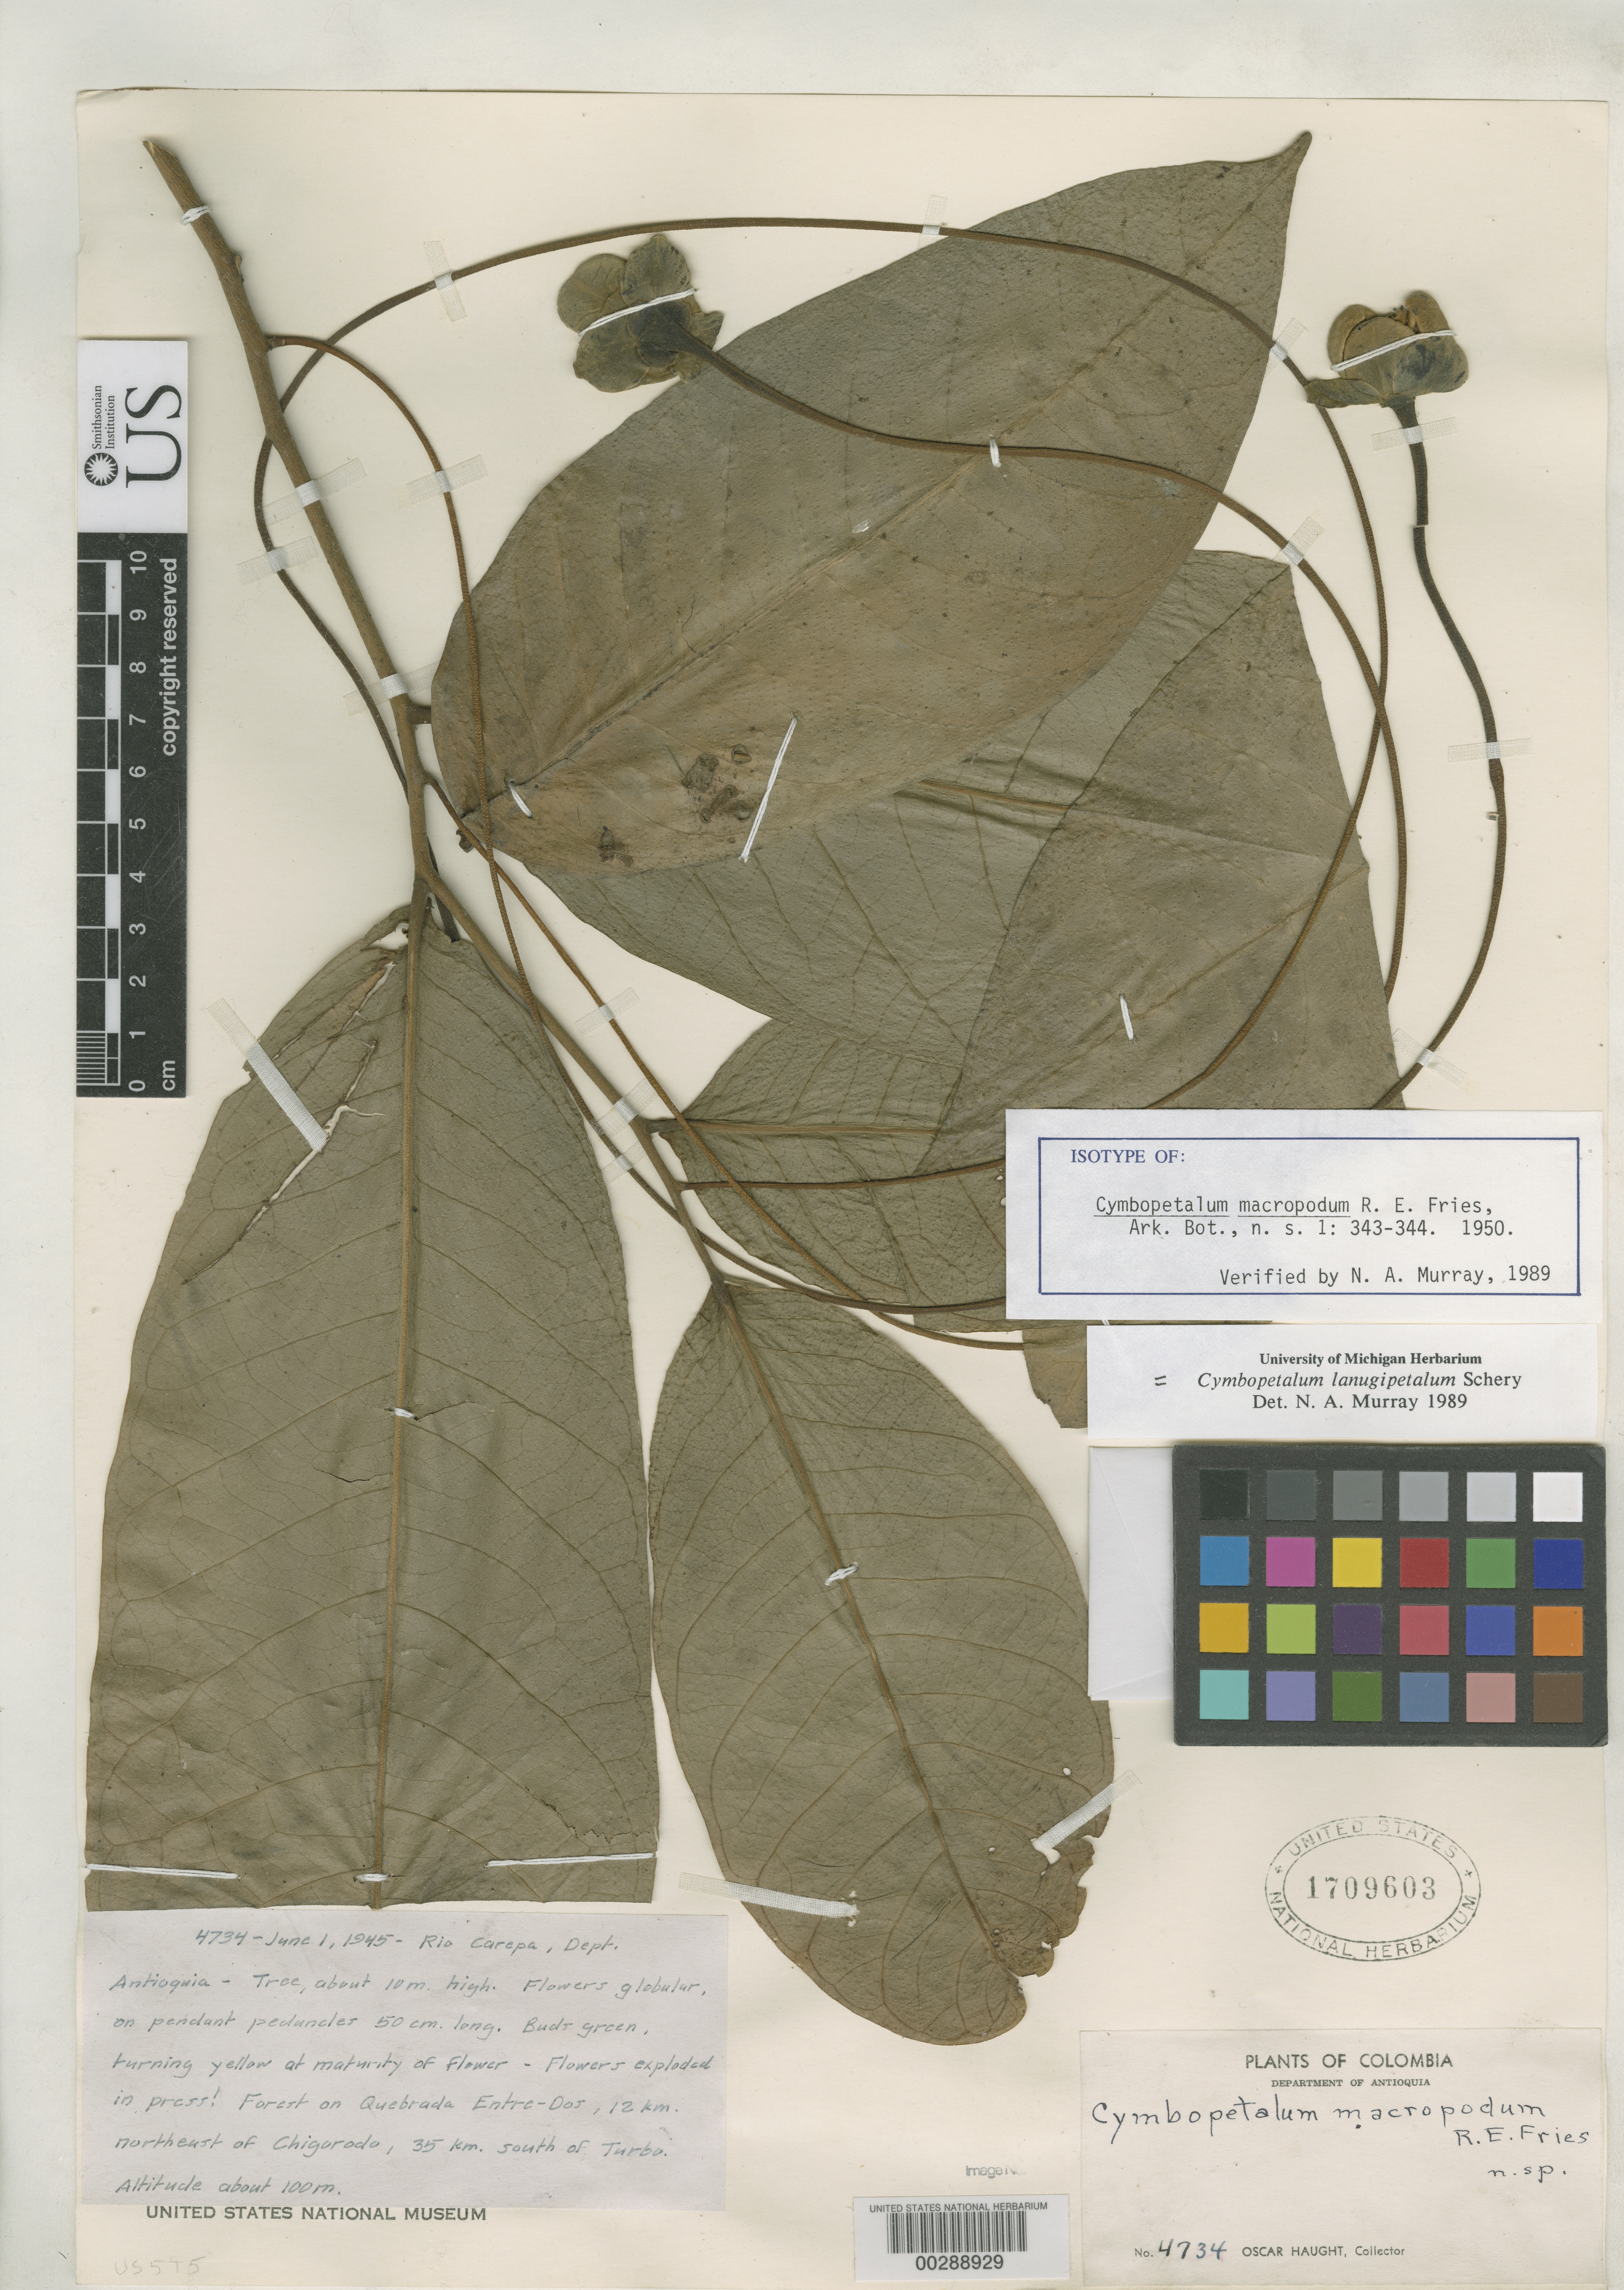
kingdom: Plantae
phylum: Tracheophyta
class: Magnoliopsida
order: Magnoliales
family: Annonaceae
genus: Cymbopetalum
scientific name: Cymbopetalum macropodum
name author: R.E. Fr.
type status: Isotype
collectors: O. L. Haught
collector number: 4734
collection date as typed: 01 Jun 1945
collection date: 1945-06-01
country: Colombia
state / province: Antioquia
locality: Rio Carepa, NE of CHigordo.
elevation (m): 100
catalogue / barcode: US 1709603